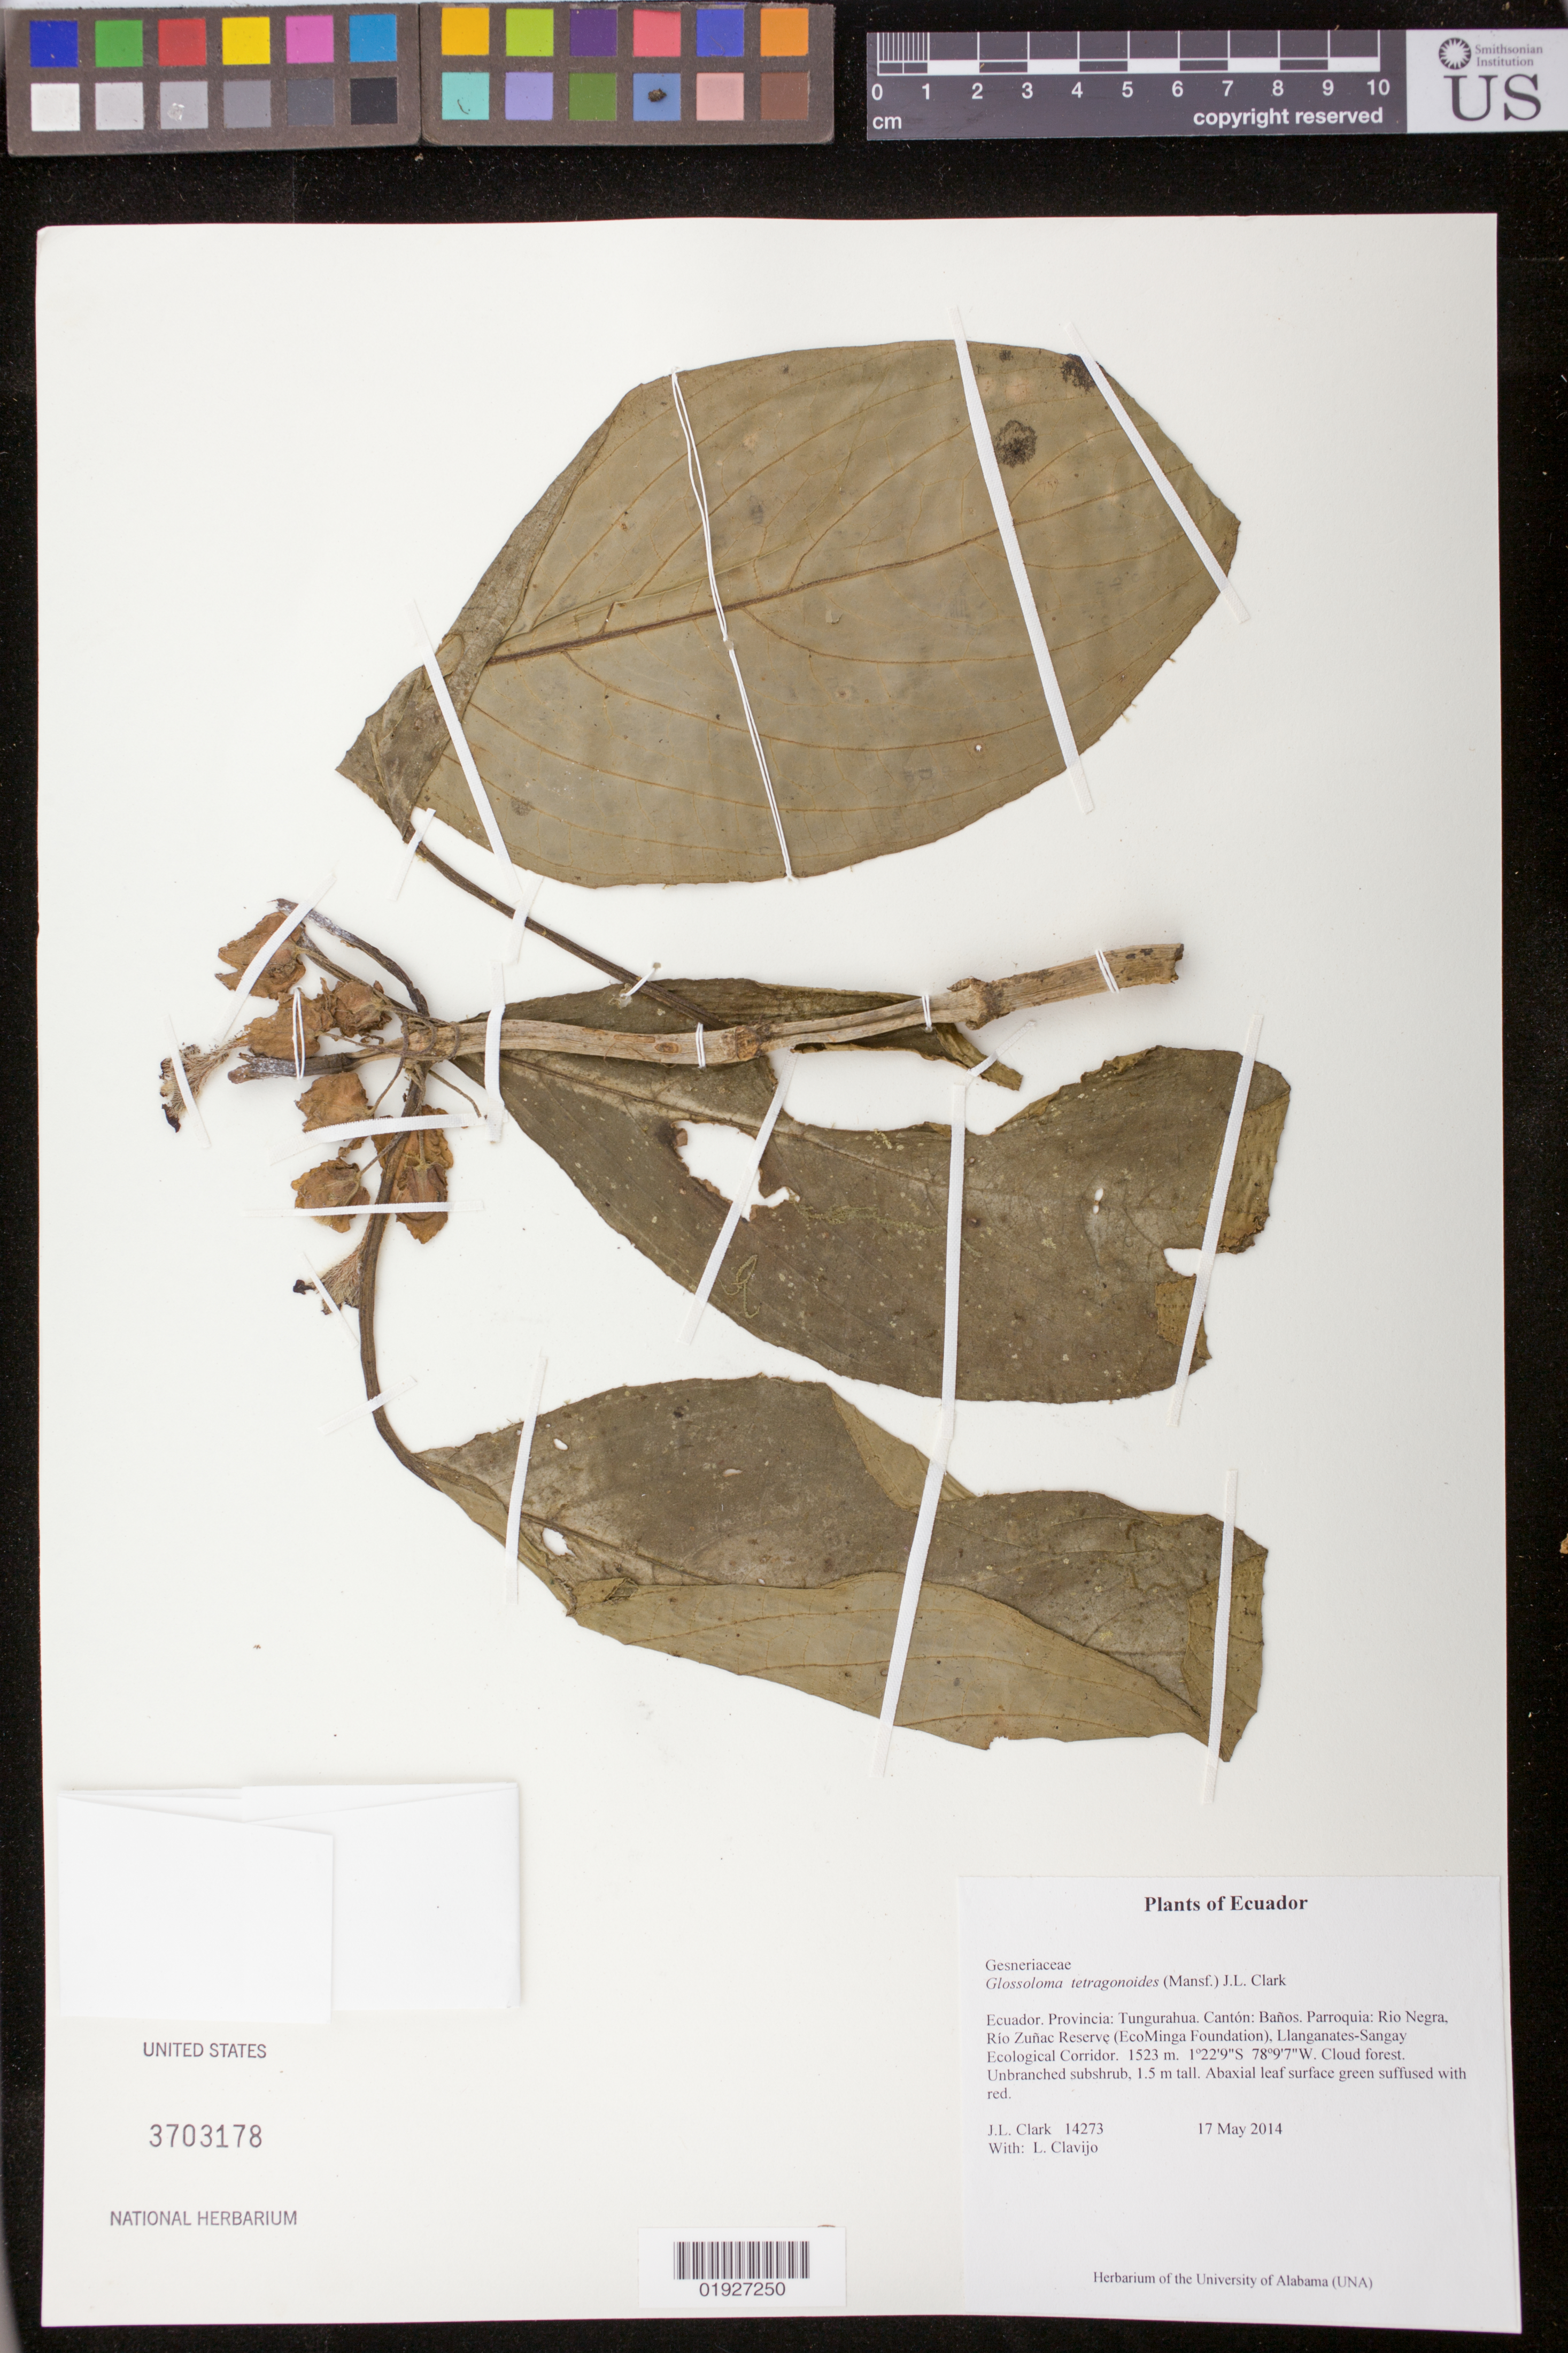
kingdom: Plantae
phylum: Tracheophyta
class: Magnoliopsida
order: Lamiales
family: Gesneriaceae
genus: Glossoloma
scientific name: Glossoloma tetragonoides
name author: (Mansf.) J.L. Clark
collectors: J. L. Clark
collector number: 14273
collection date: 2014-05-17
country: Ecuador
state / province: Tungurahua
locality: Canton: Banos. Parroquia: Rio Negra, Rio Zunac Reserve (EcoMinga Foundation). Llanganates-Sangay Ecological Corridor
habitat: Cloud forest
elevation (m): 1523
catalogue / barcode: US 3703178